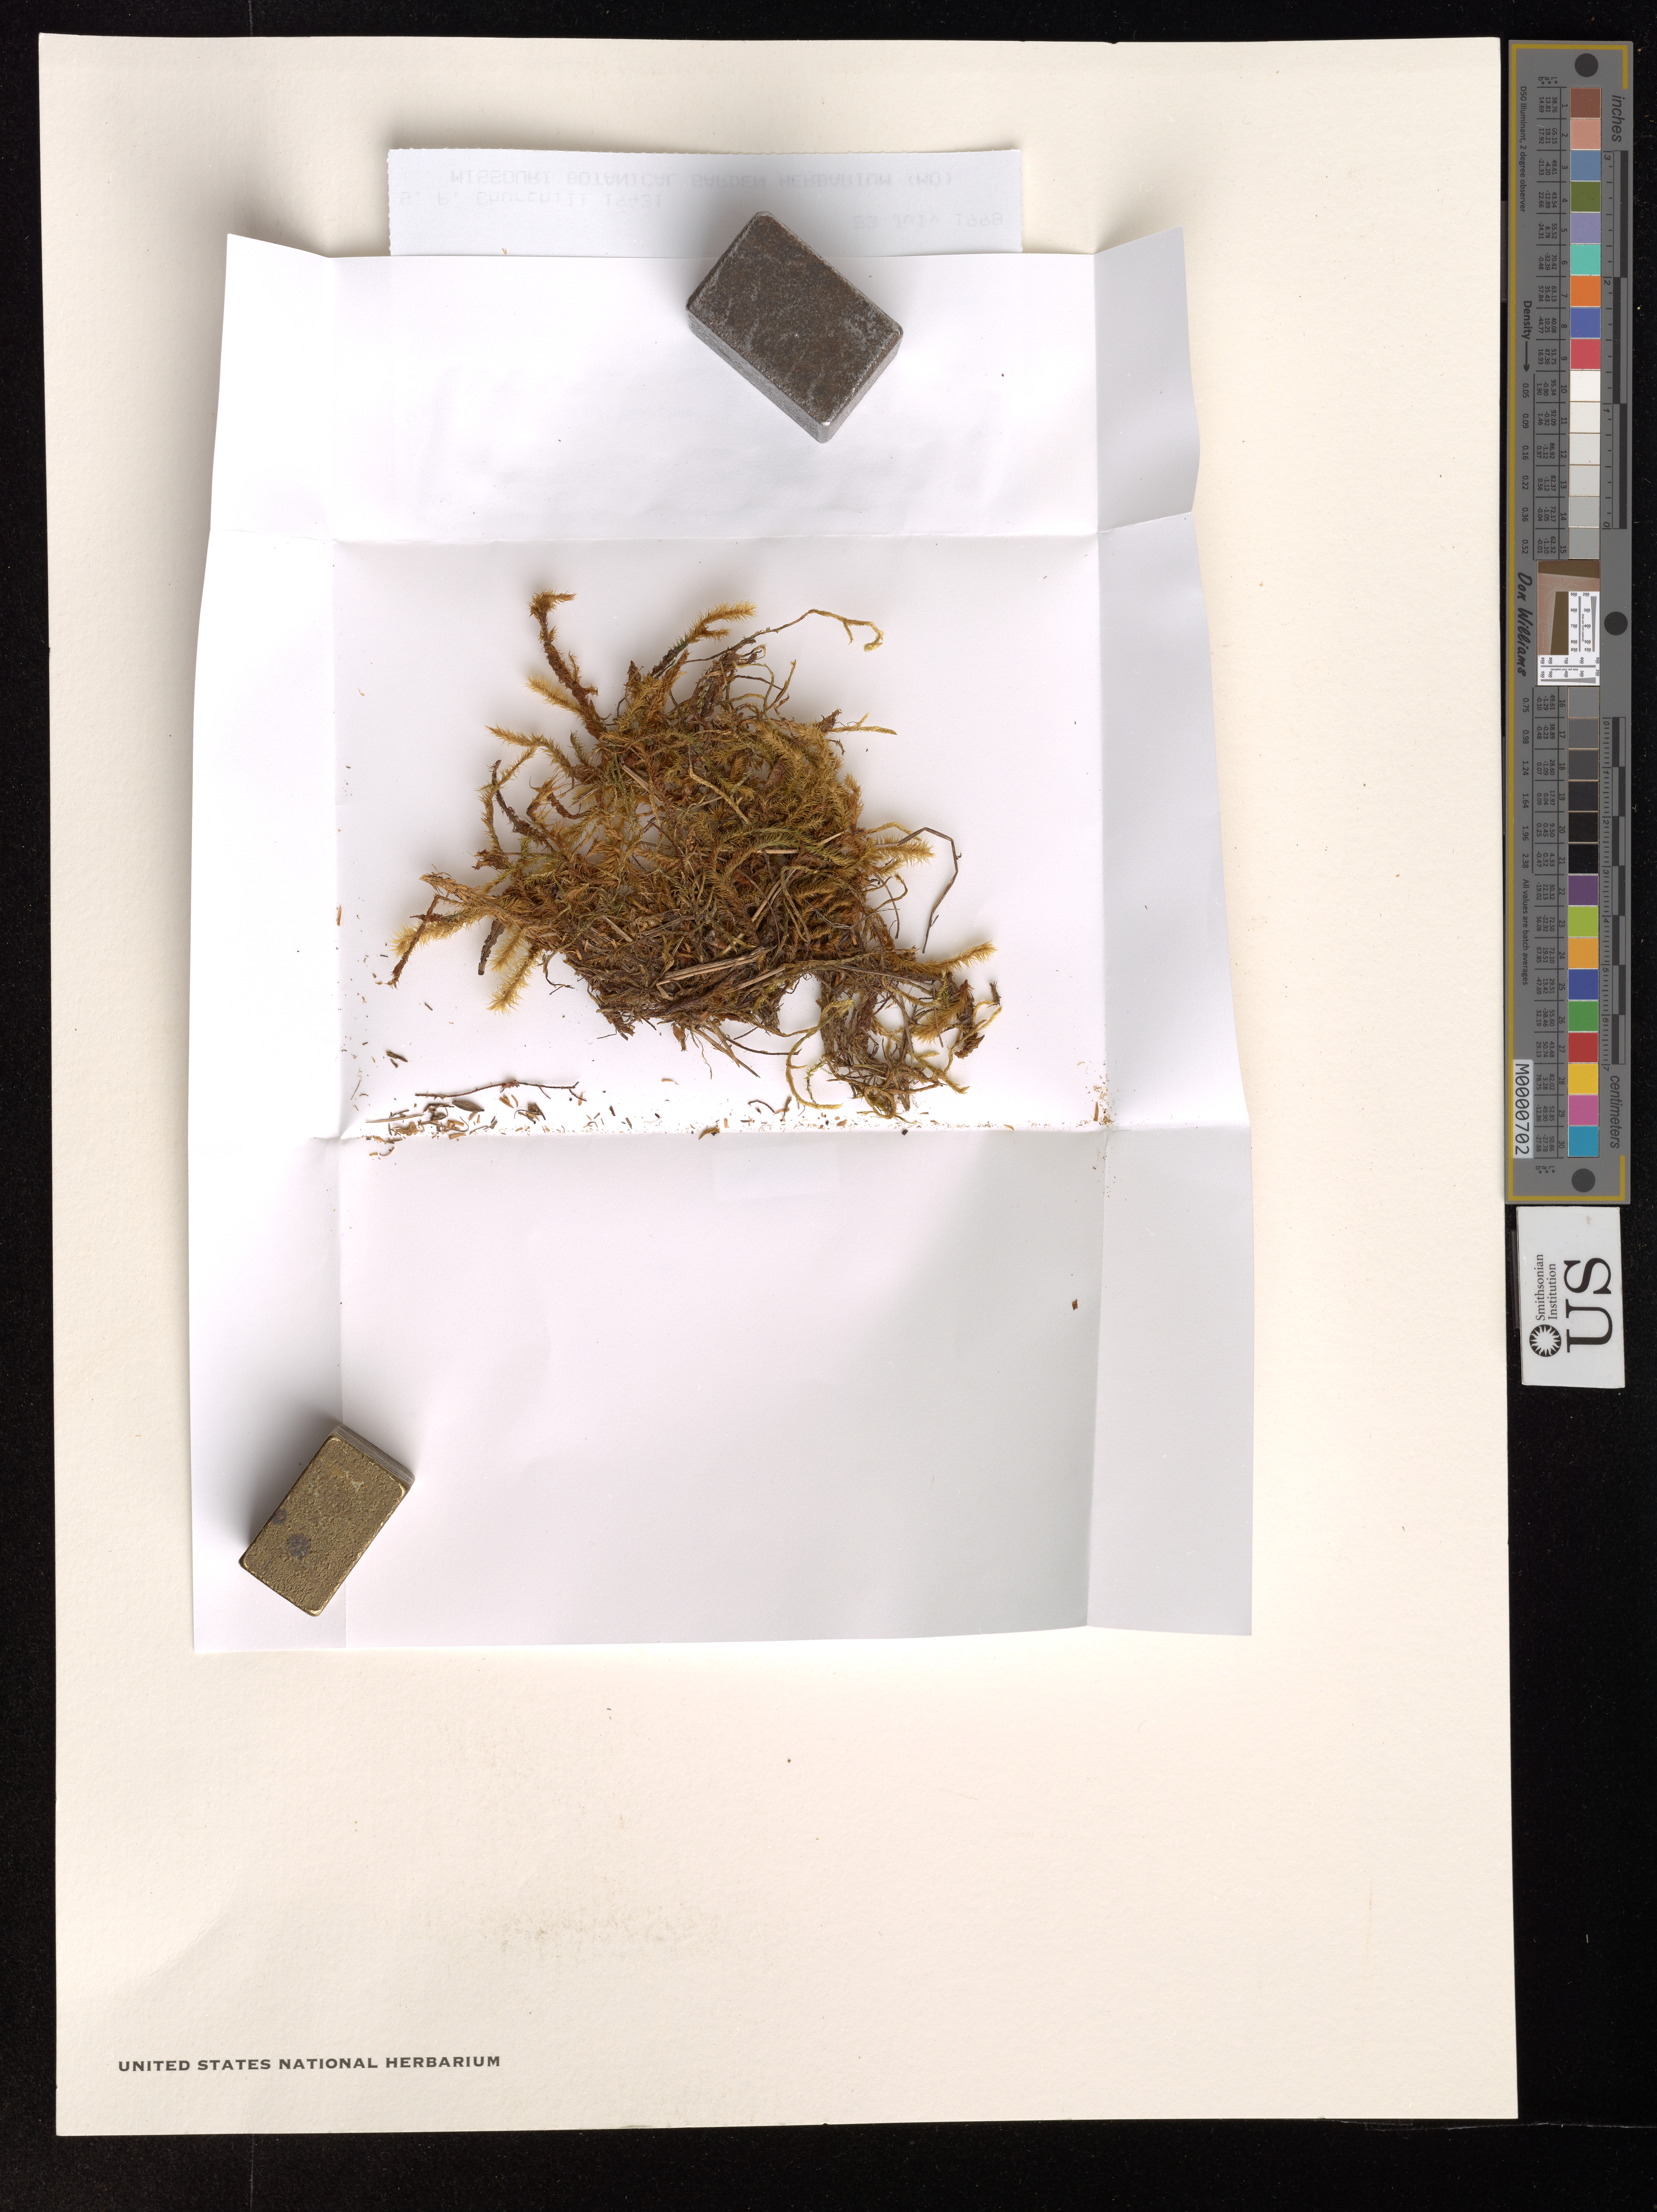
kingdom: Plantae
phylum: Bryophyta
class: Bryopsida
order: Bartramiales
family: Bartramiaceae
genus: Breutelia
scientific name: Breutelia chrysea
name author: (Mul. Hal.) A. Jaeger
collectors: S. Churchill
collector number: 19431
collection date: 1998-07-23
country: Colombia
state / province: Cauca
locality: Valle del Cauca: Darien. "Páramo del Duende" - Cerro Calimo, ca. 60 km N de Cali. Páramo con Espeletia y arbustos. <19431-19484>.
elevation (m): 3320